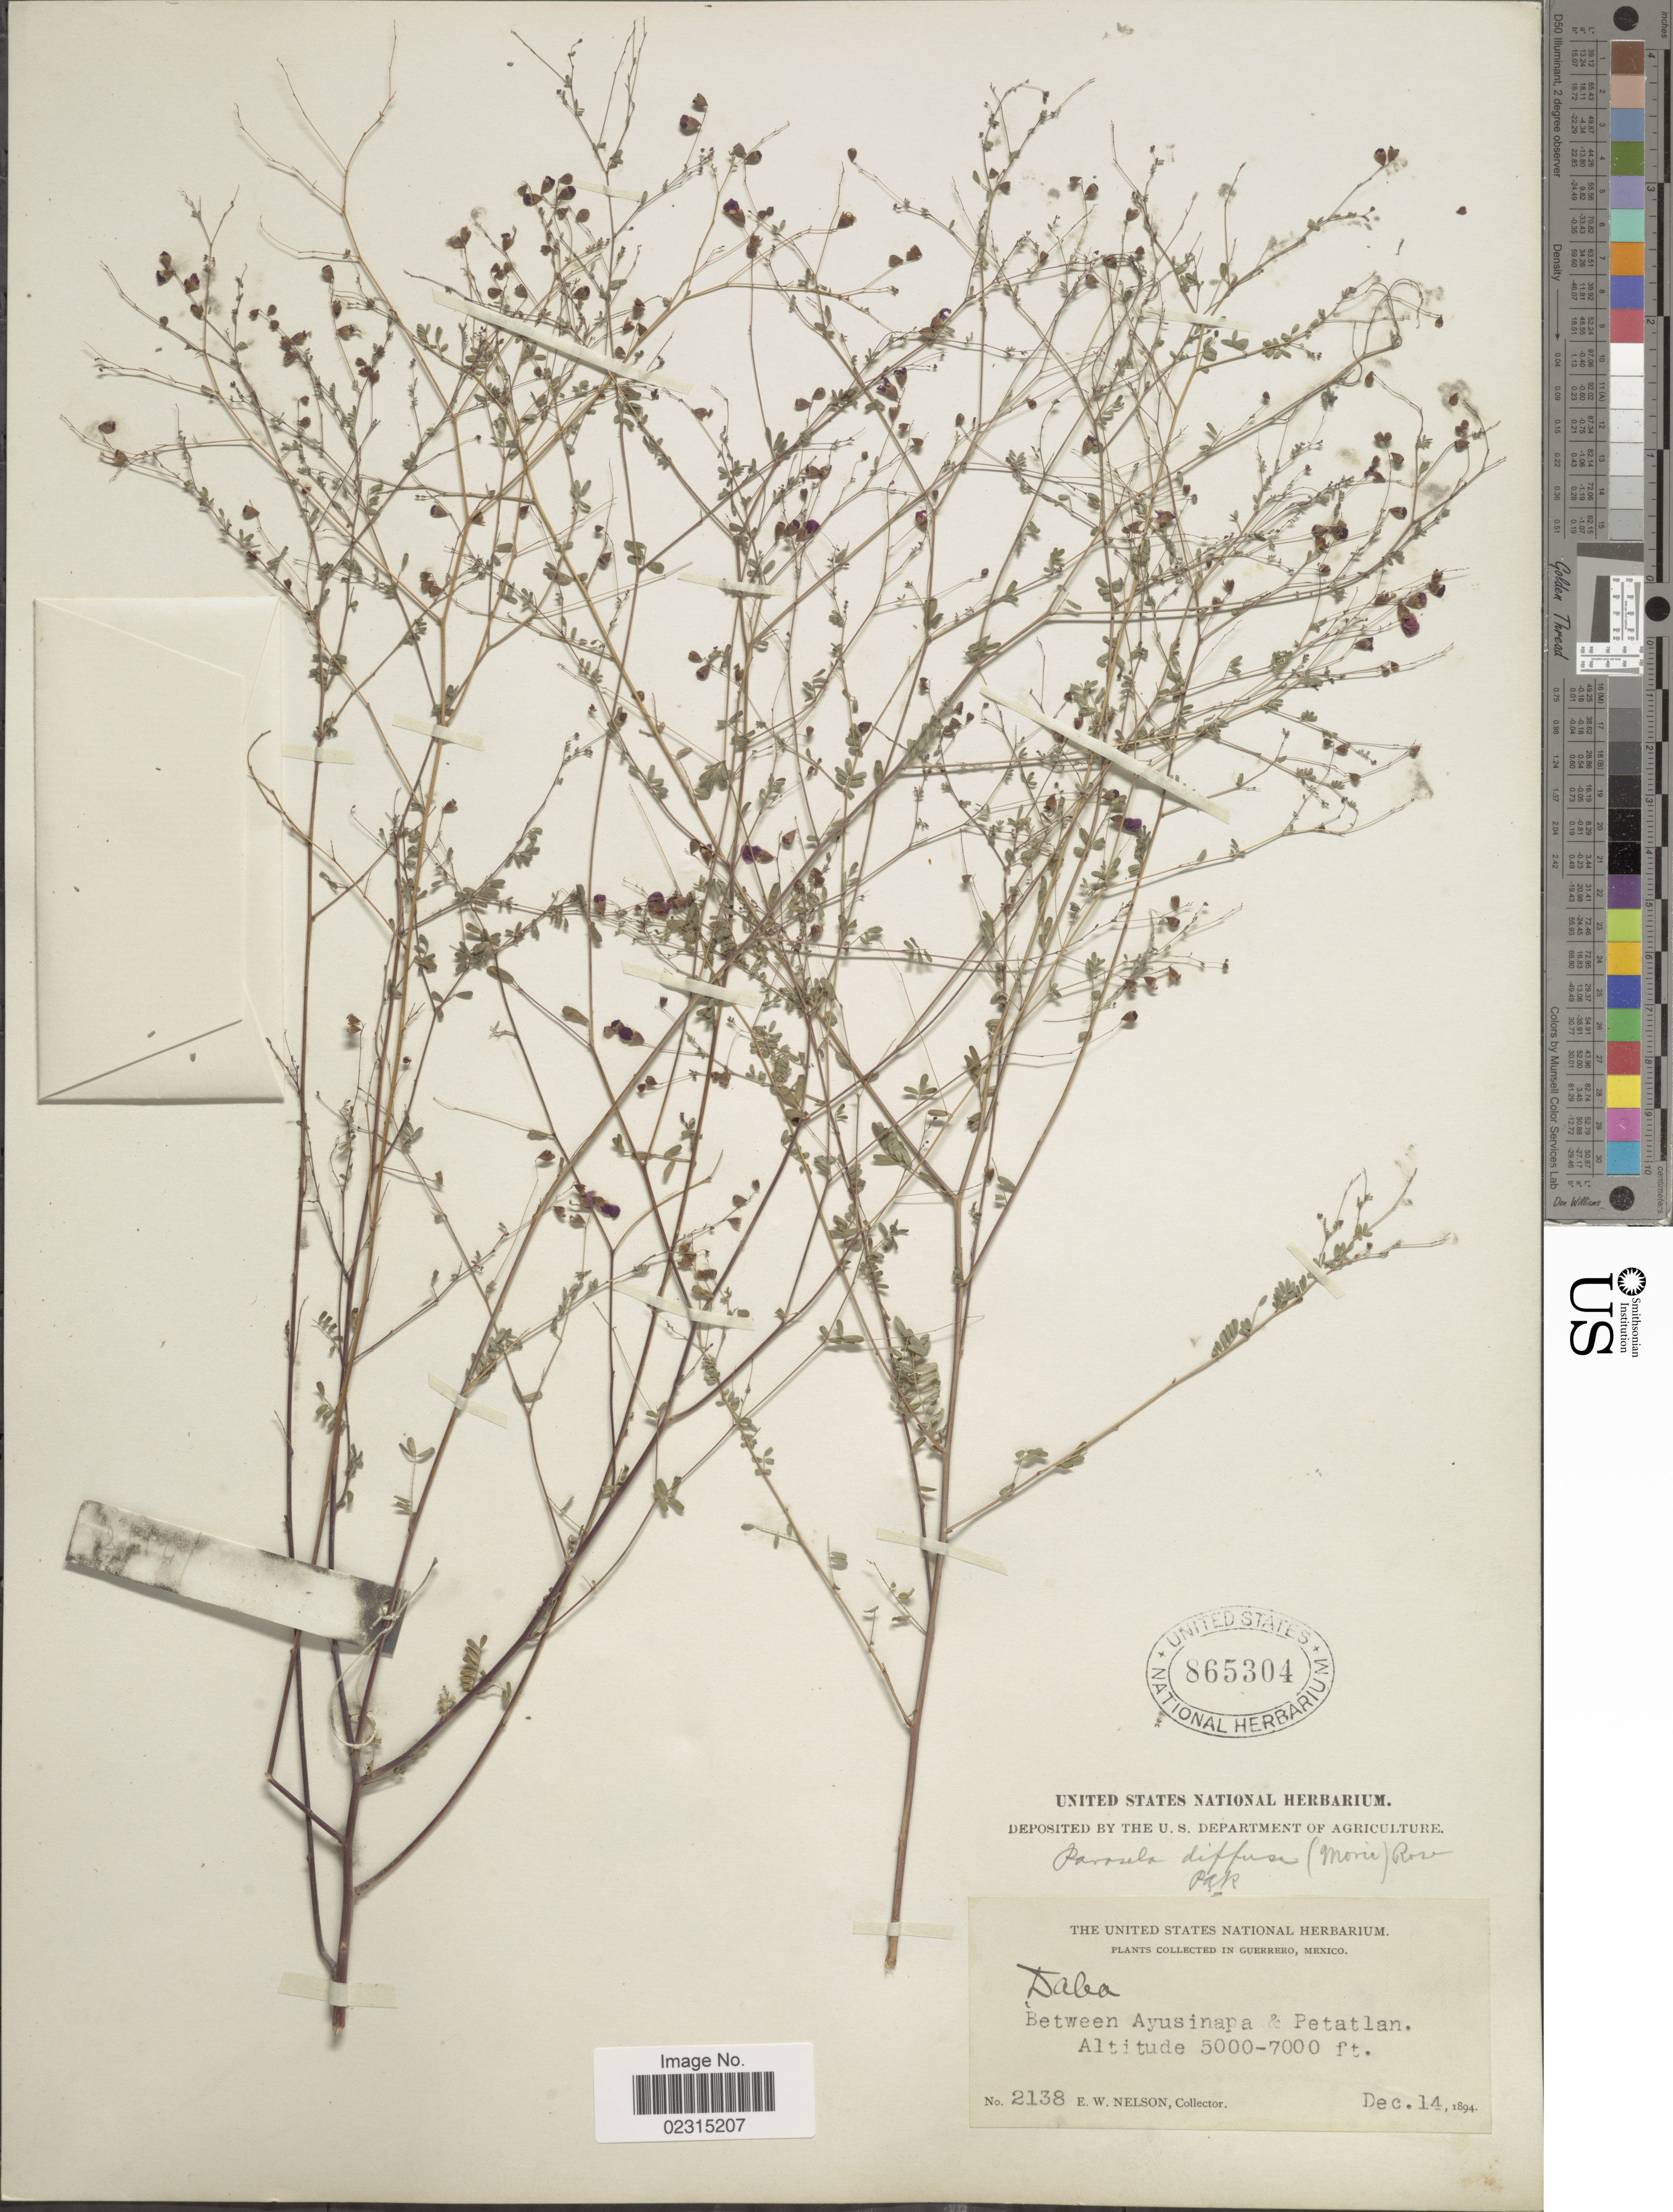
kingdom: Plantae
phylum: Tracheophyta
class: Magnoliopsida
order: Fabales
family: Fabaceae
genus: Marina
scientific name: Marina diffusa var. diffusa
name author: (Moric.) Barneby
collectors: E. W. Nelson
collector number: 2138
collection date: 1894-12-14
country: Mexico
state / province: Guerrero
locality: Guerrero, Between Ayusinapa & Petatlan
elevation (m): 1524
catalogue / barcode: US 865304